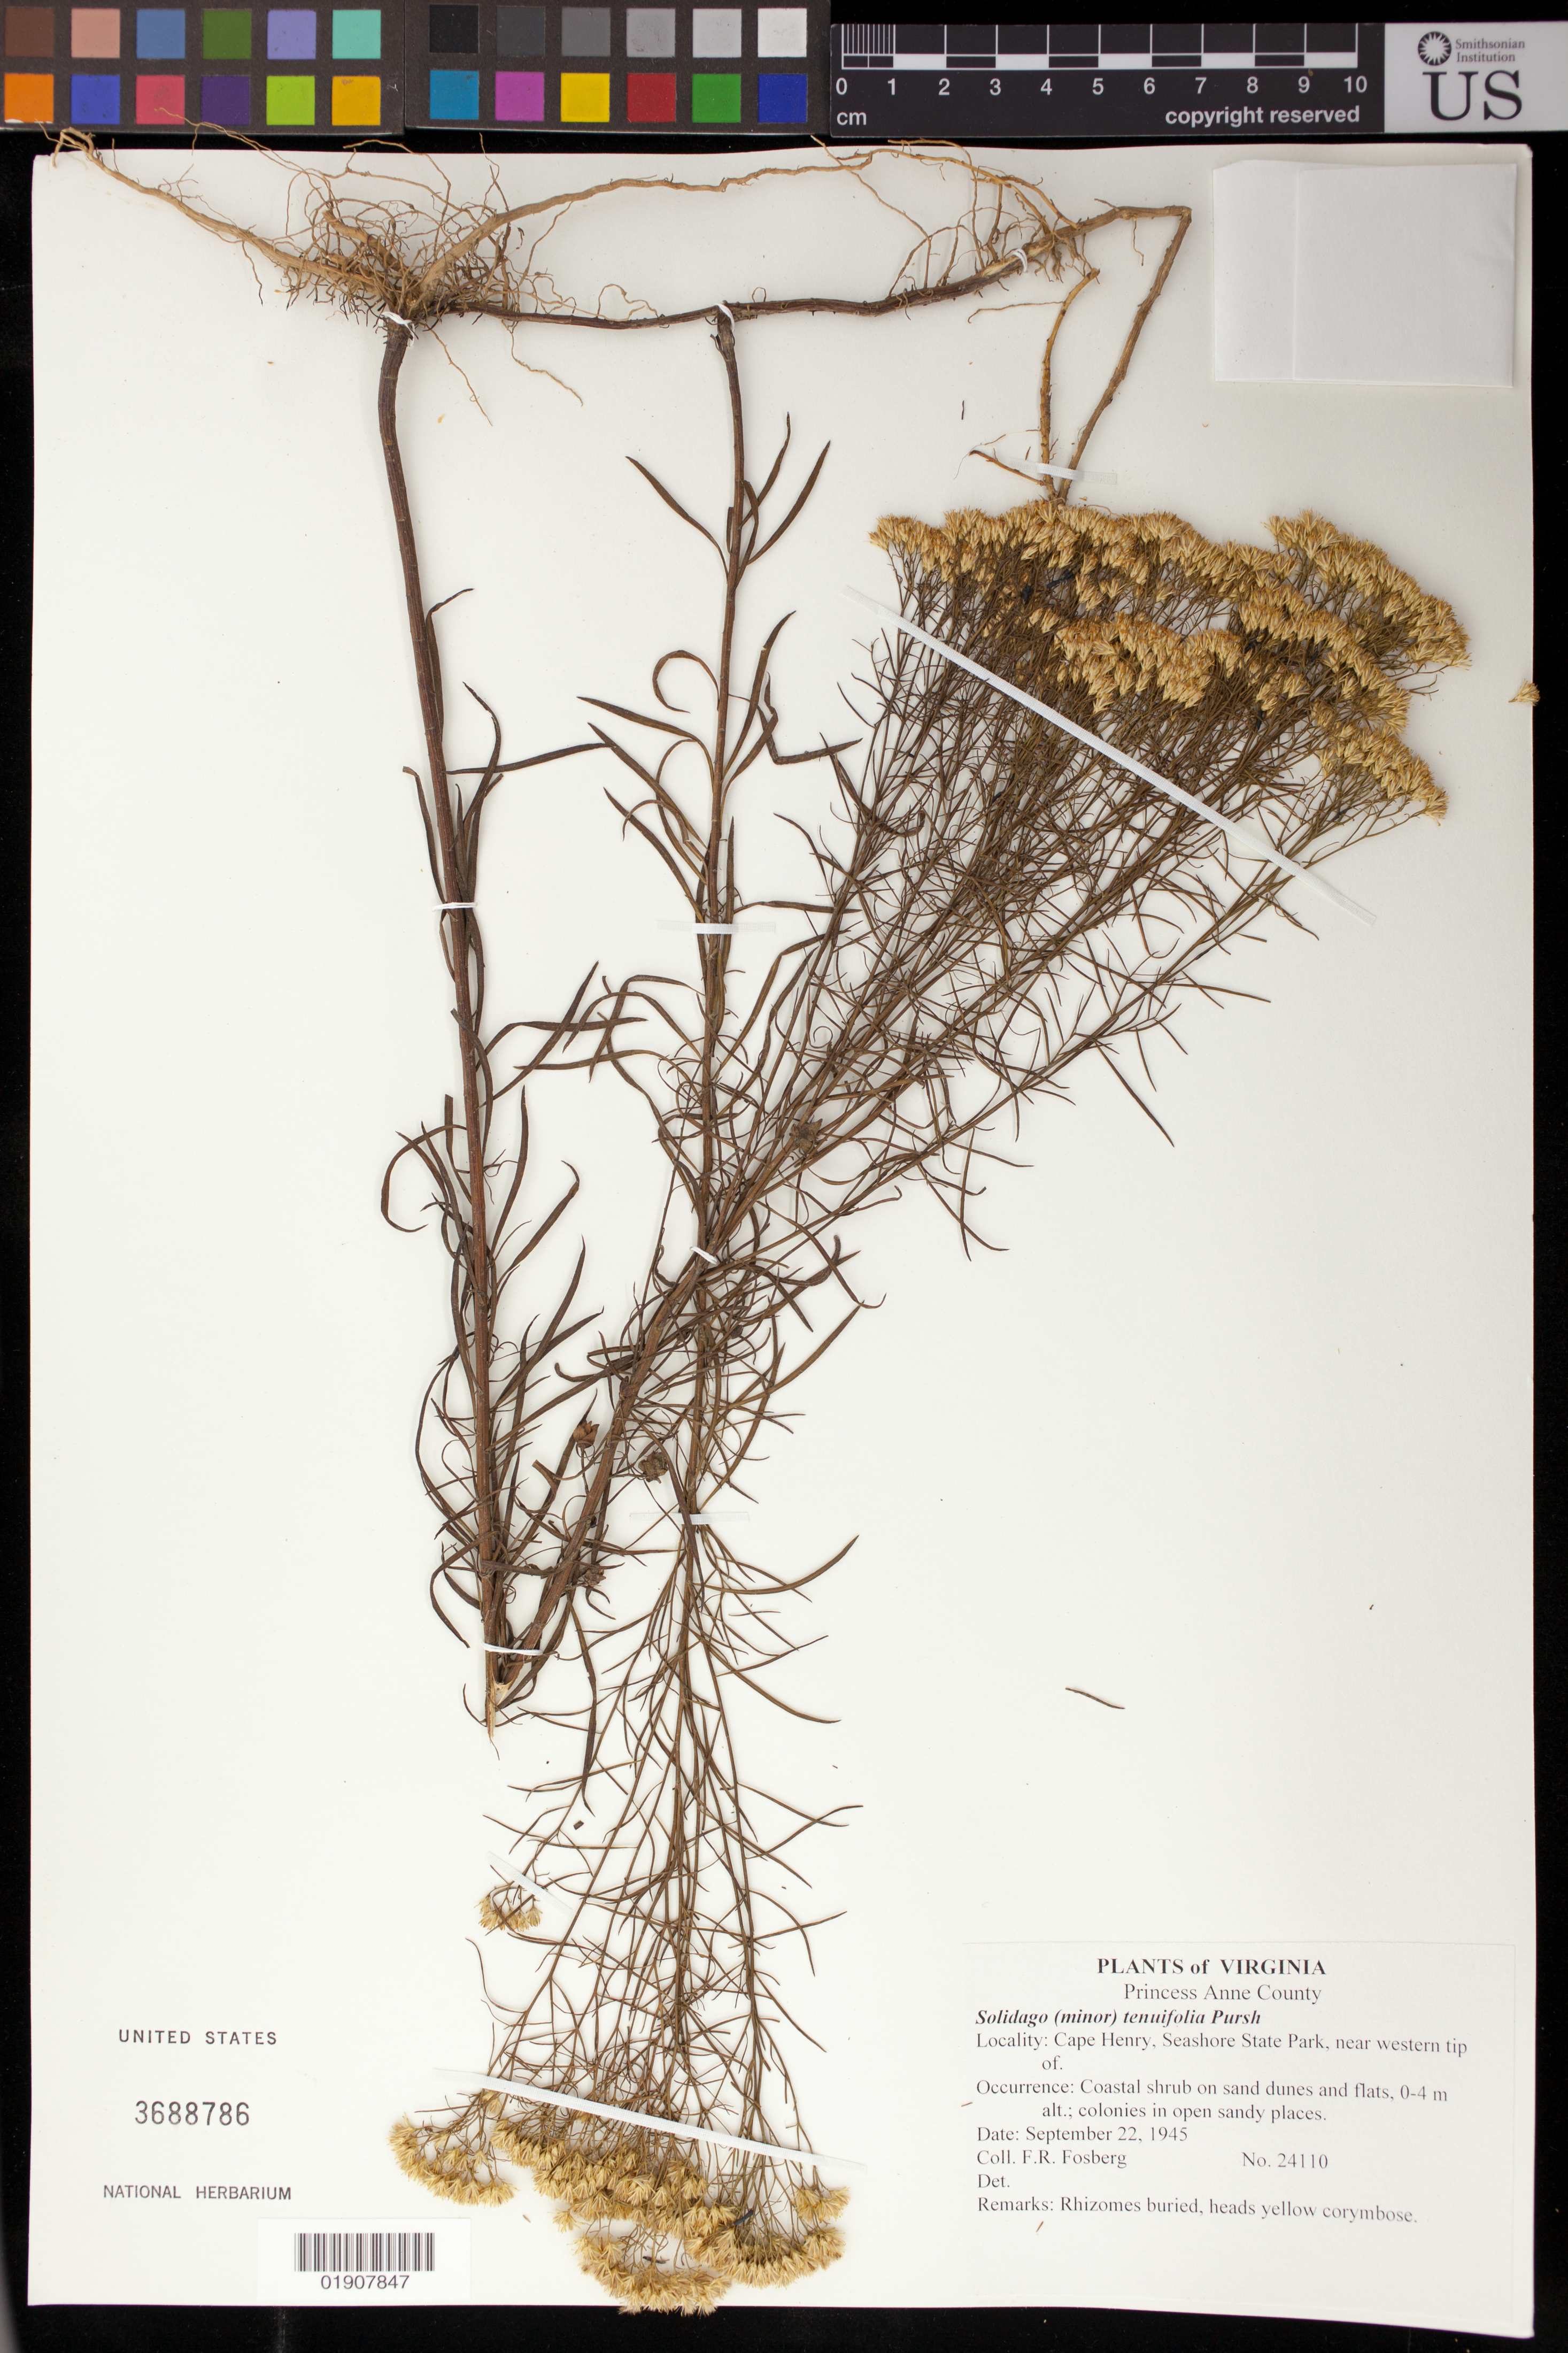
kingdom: Plantae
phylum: Tracheophyta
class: Magnoliopsida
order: Asterales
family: Asteraceae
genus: Solidago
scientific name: Solidago tenuifolia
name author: Pursh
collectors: F. R. Fosberg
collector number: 24110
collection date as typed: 22 Sep 1945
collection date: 1945-09-22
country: United States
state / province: Virginia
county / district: City of Virginia Beach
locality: Princess Anne County, Cape Henry, Seashore State Park, near western tip of. [Princess Anne County is now part of City of Virginia Beach.]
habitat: Coastal shrub on sand dunes and flats; colonies in open sandy places.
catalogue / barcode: US 3688786